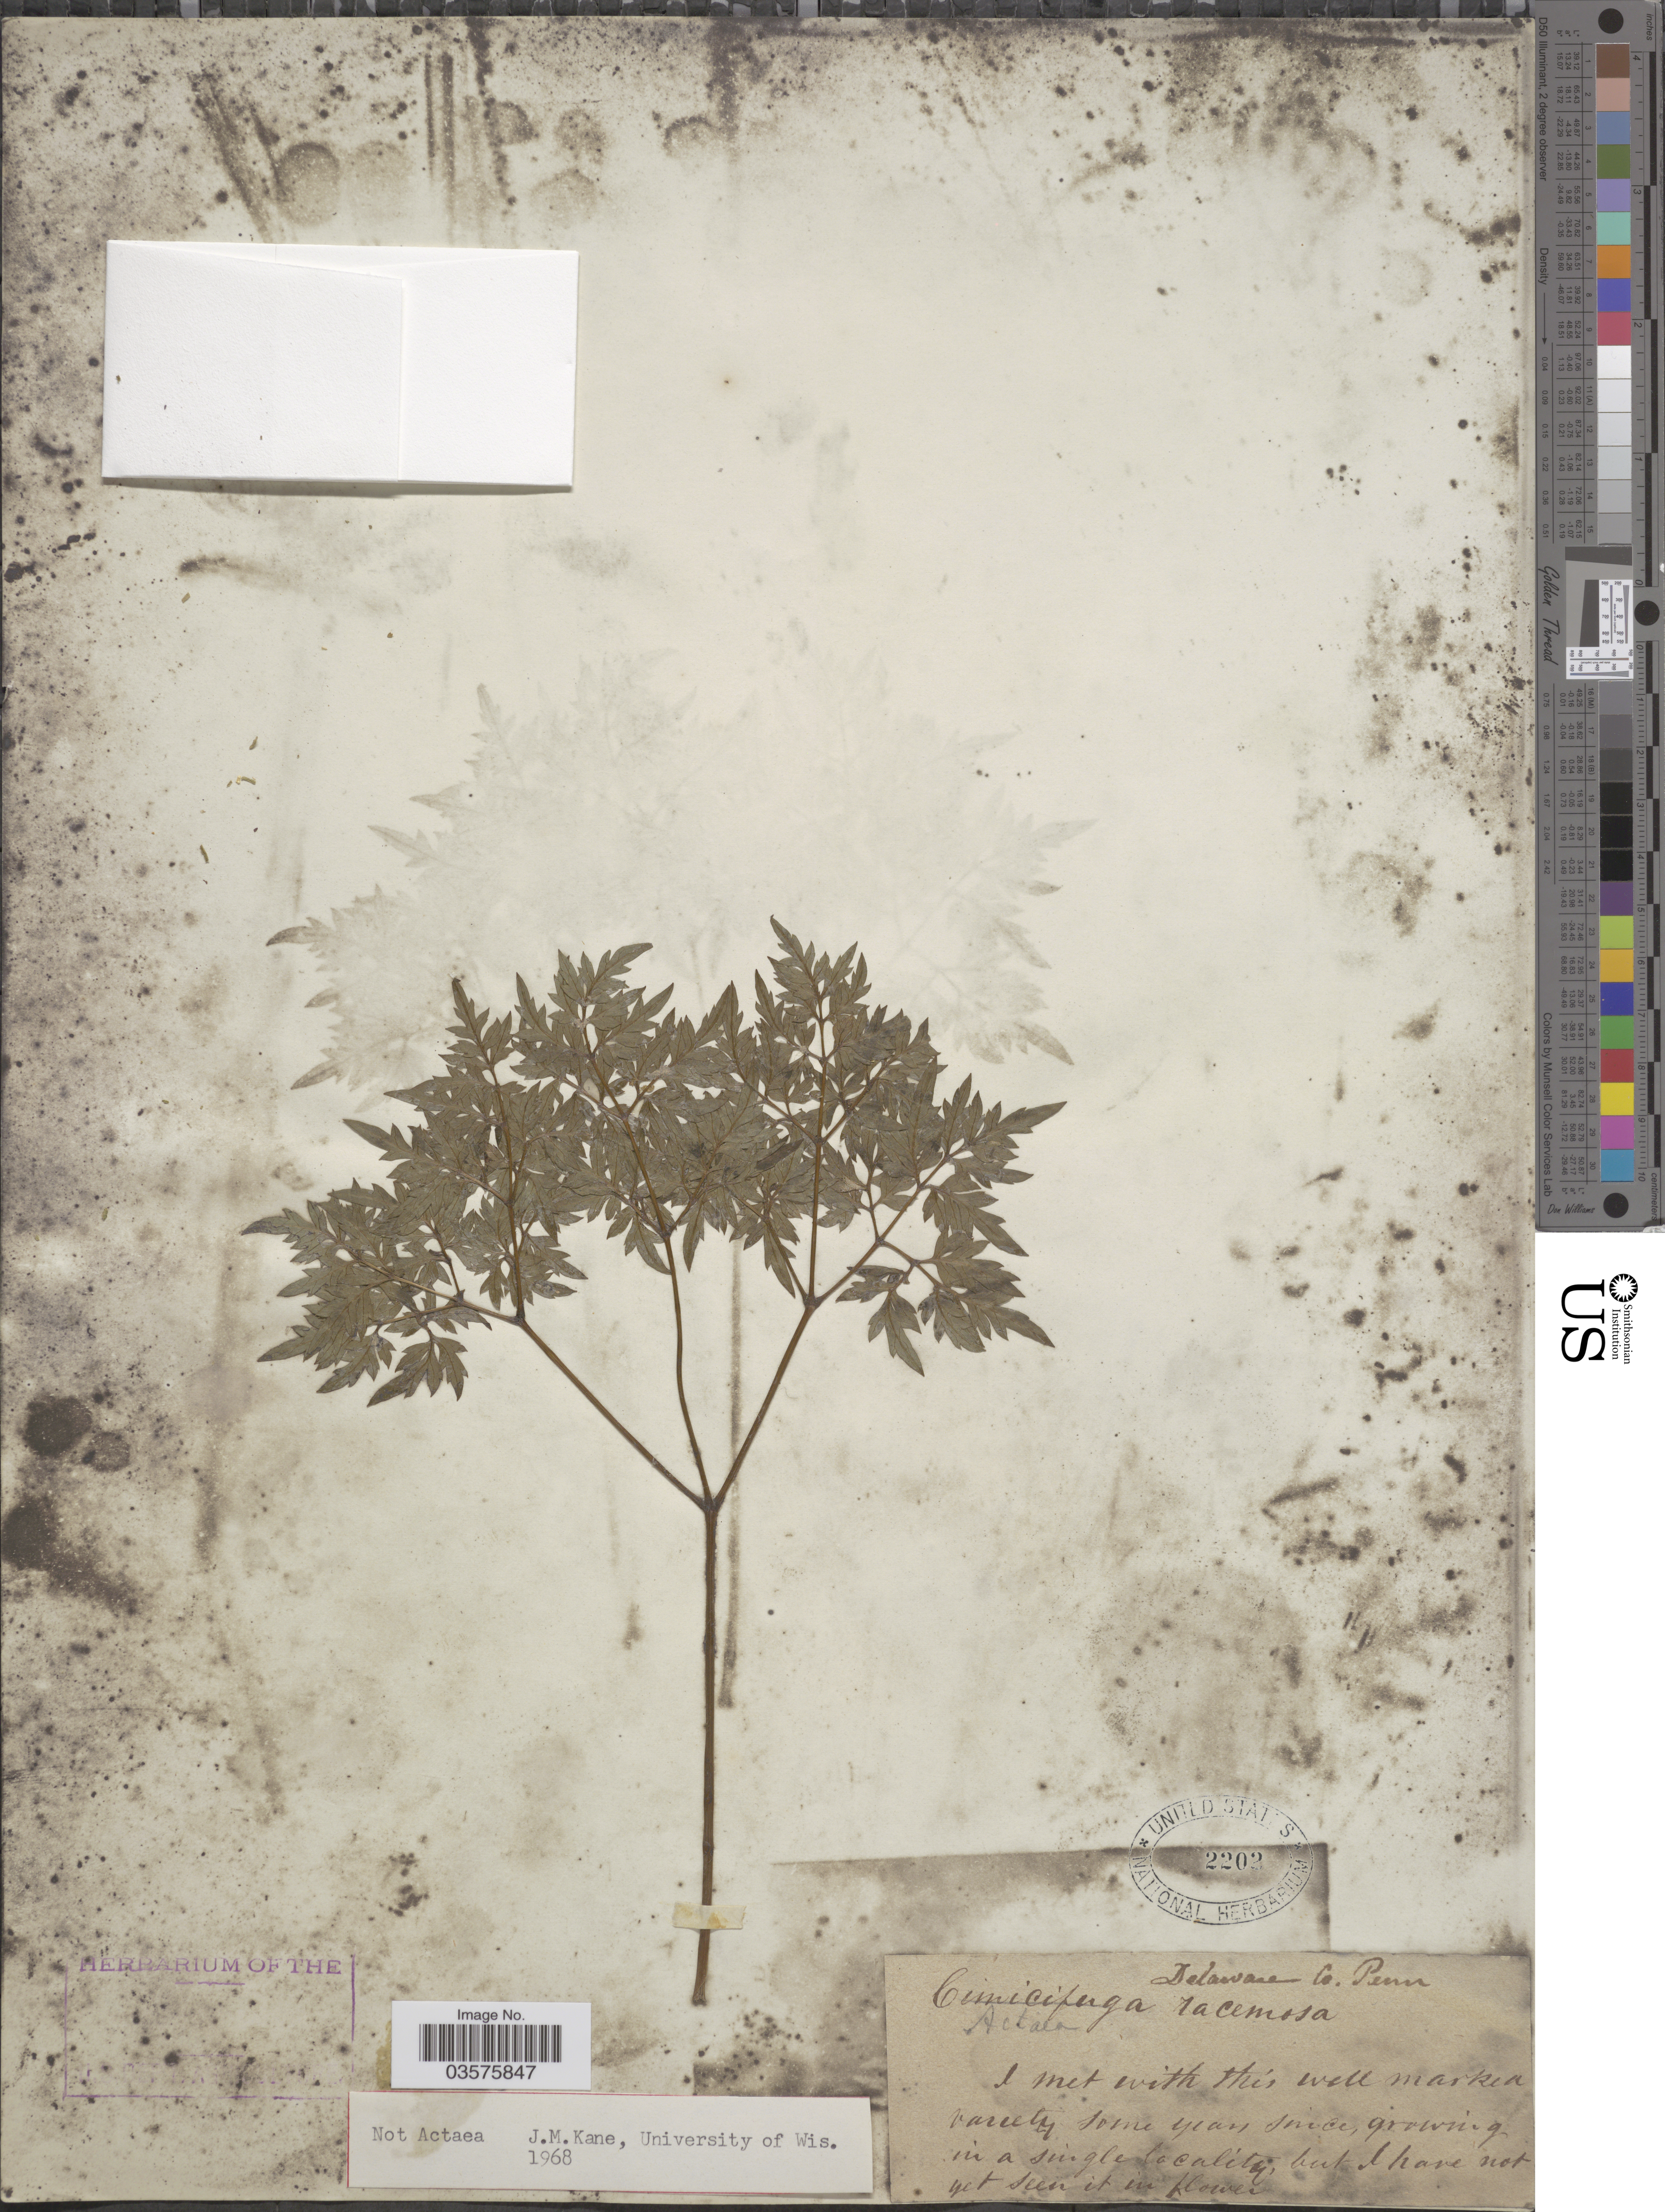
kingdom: Plantae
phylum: Tracheophyta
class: Magnoliopsida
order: Ranunculales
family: Ranunculaceae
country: United States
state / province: Pennsylvania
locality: Delaware Co.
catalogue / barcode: US 2202